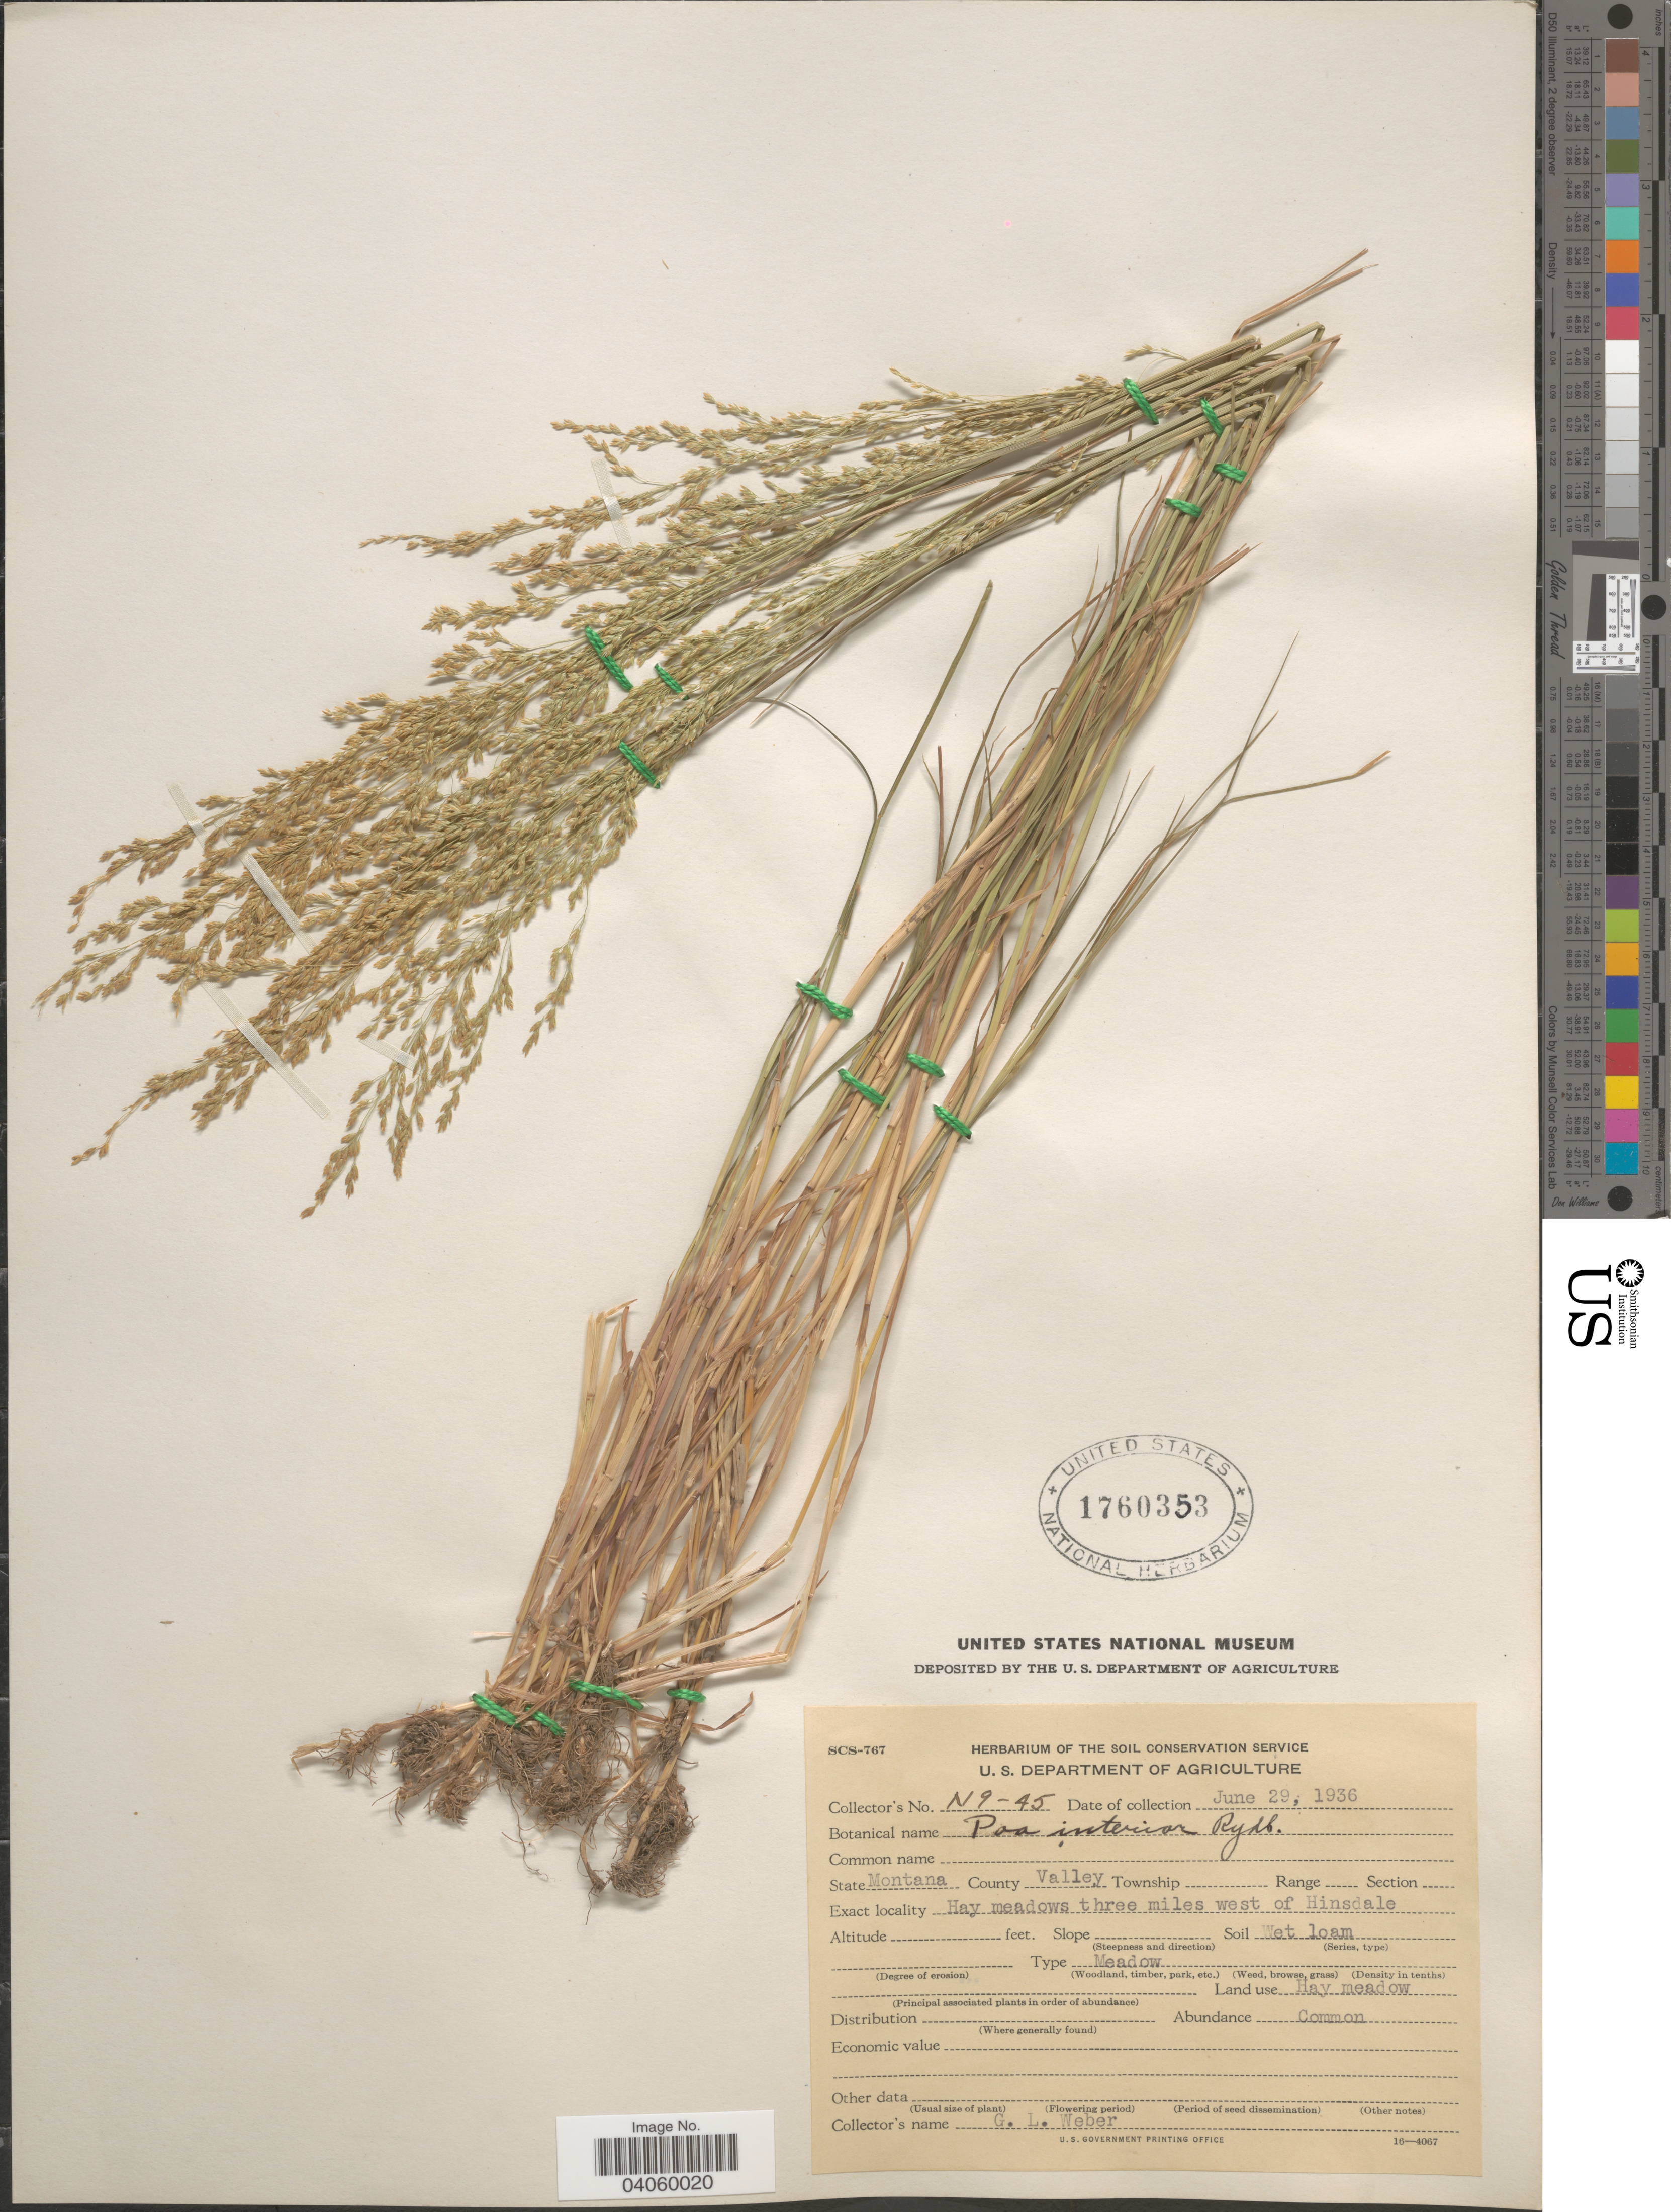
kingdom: Plantae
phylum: Tracheophyta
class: Liliopsida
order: Poales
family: Poaceae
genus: Poa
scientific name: Poa interior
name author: Rydb.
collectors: G. Weber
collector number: N9-45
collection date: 1936-06-29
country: United States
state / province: Montana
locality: County Valley. Hay meadows three miles west of Hinsdale.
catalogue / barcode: US 1760353